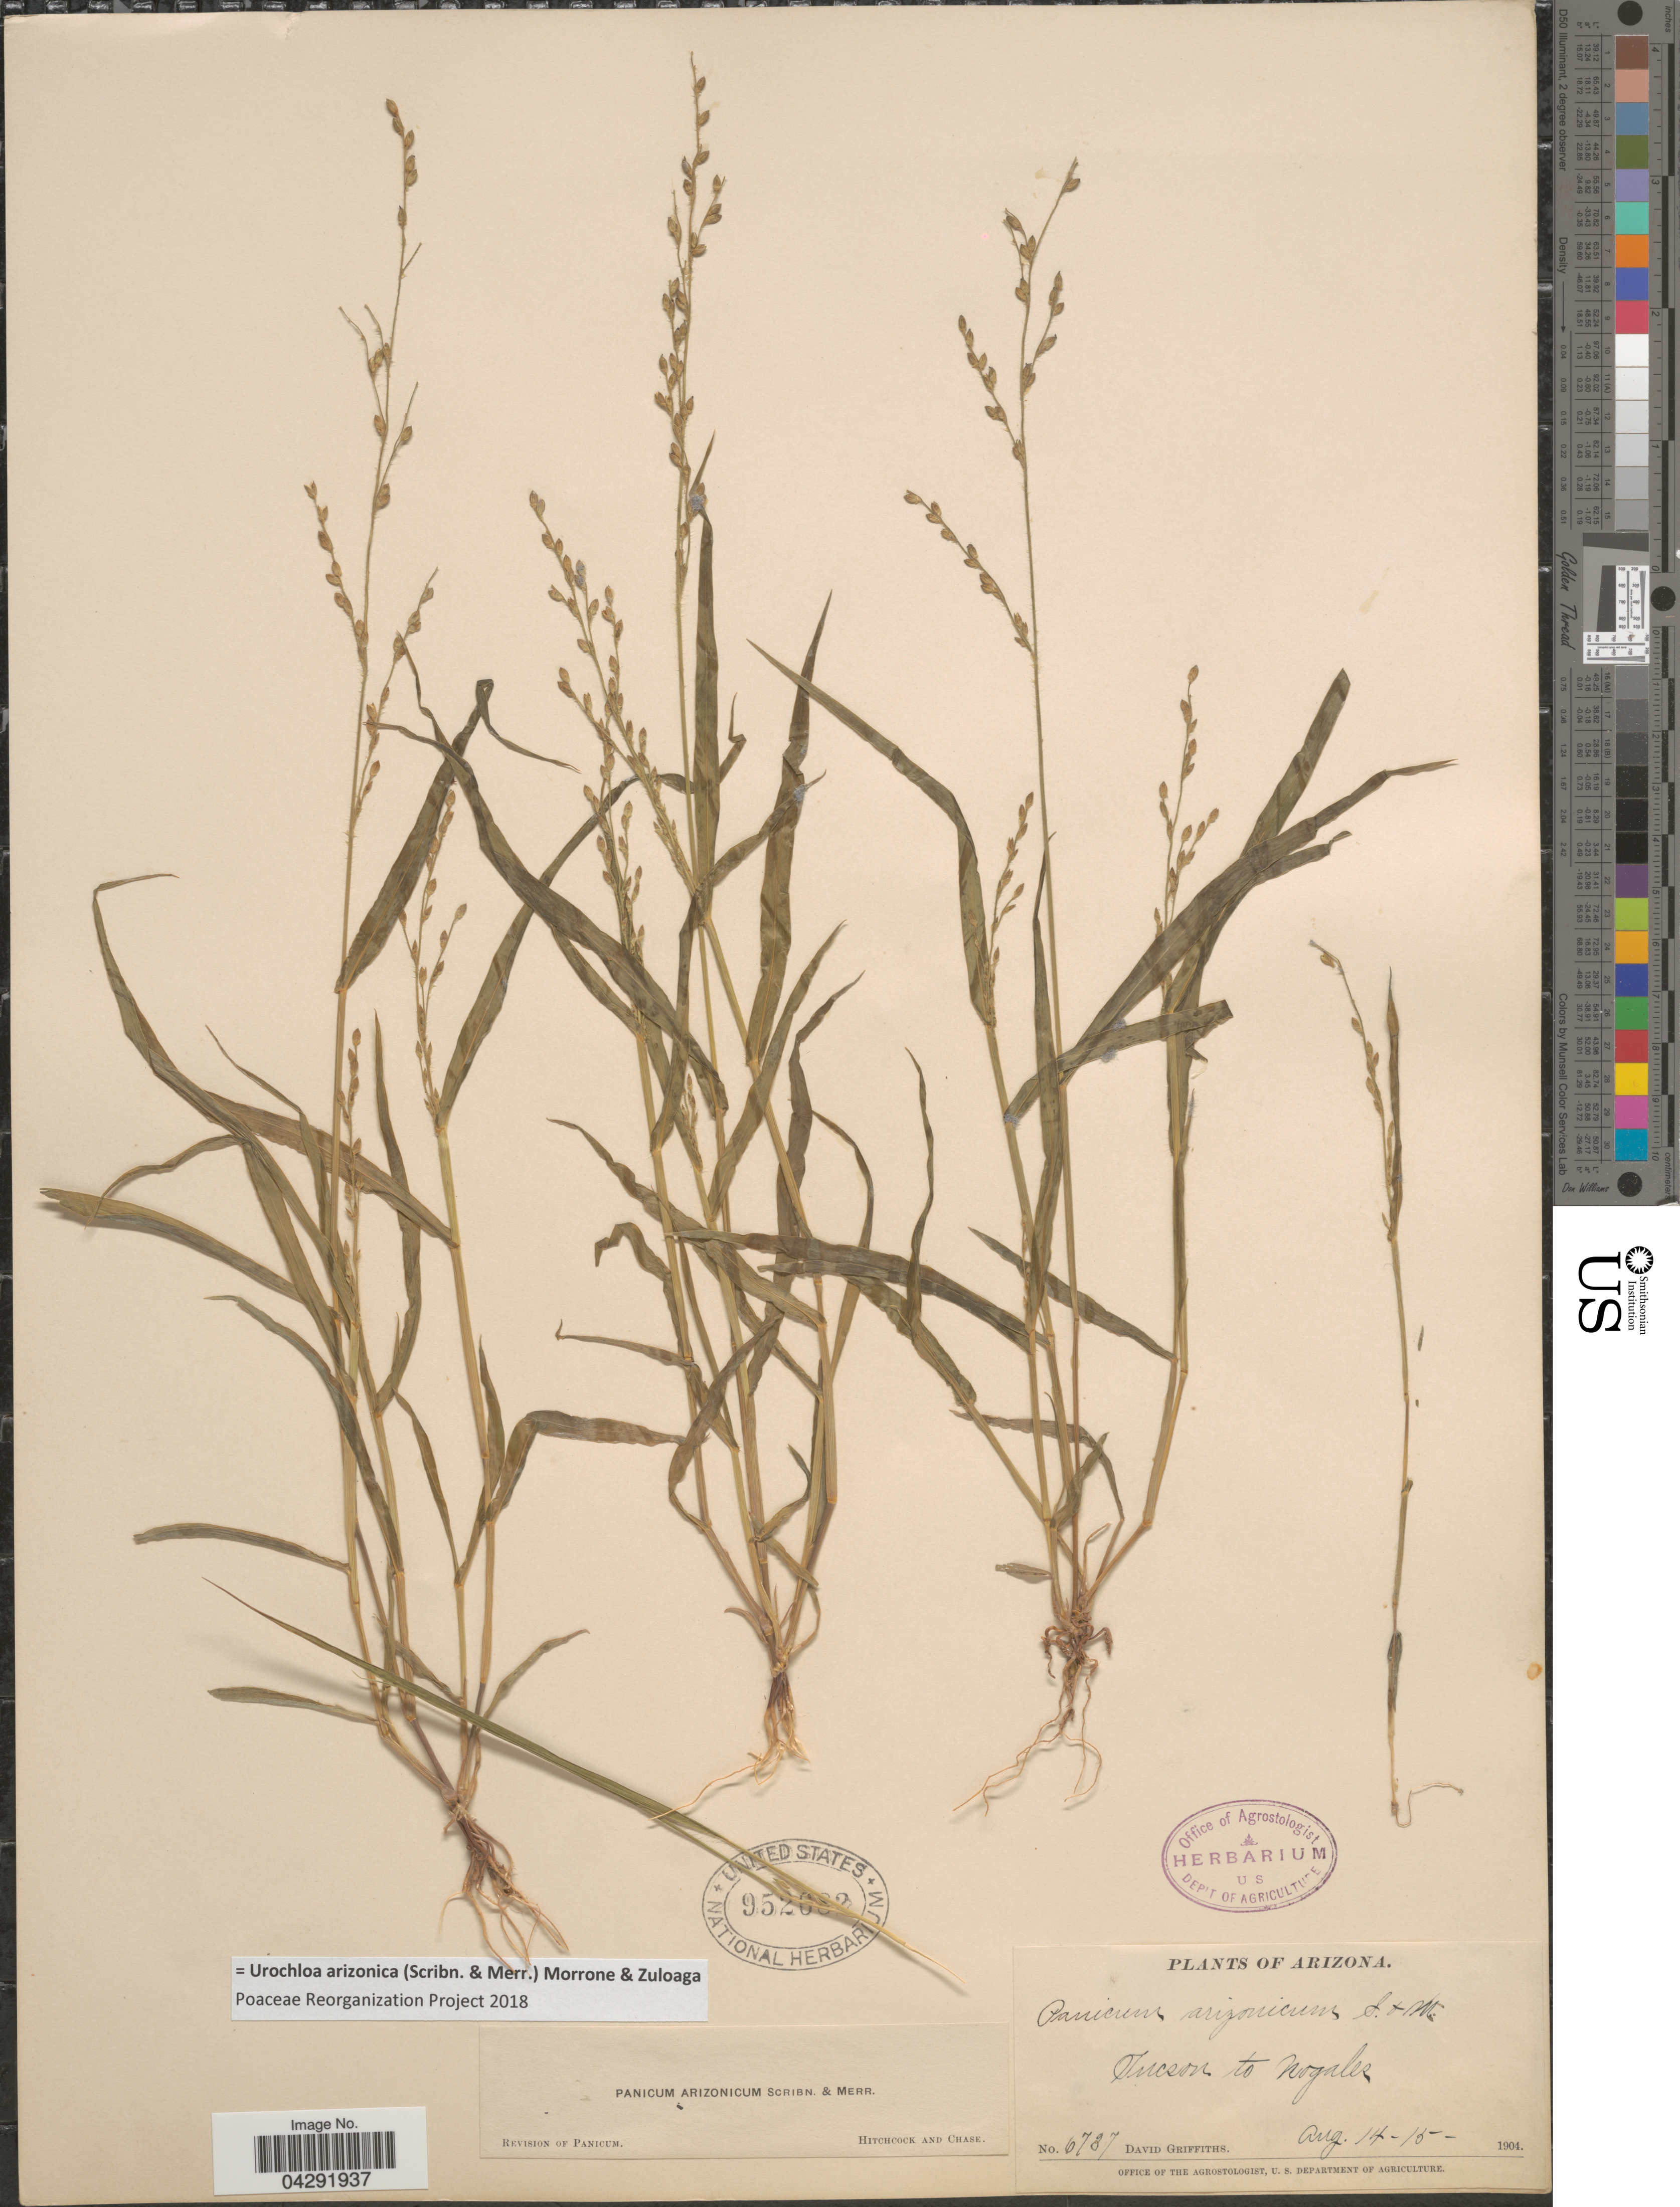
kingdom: Plantae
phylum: Tracheophyta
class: Liliopsida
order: Poales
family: Poaceae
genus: Urochloa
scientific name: Urochloa arizonica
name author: (Scribn. & Merr.) Morrone & Zuloaga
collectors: D. Griffiths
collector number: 6737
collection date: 1904-08-14/1904-08-15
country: United States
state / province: Arizona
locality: Tucson to Nogales.